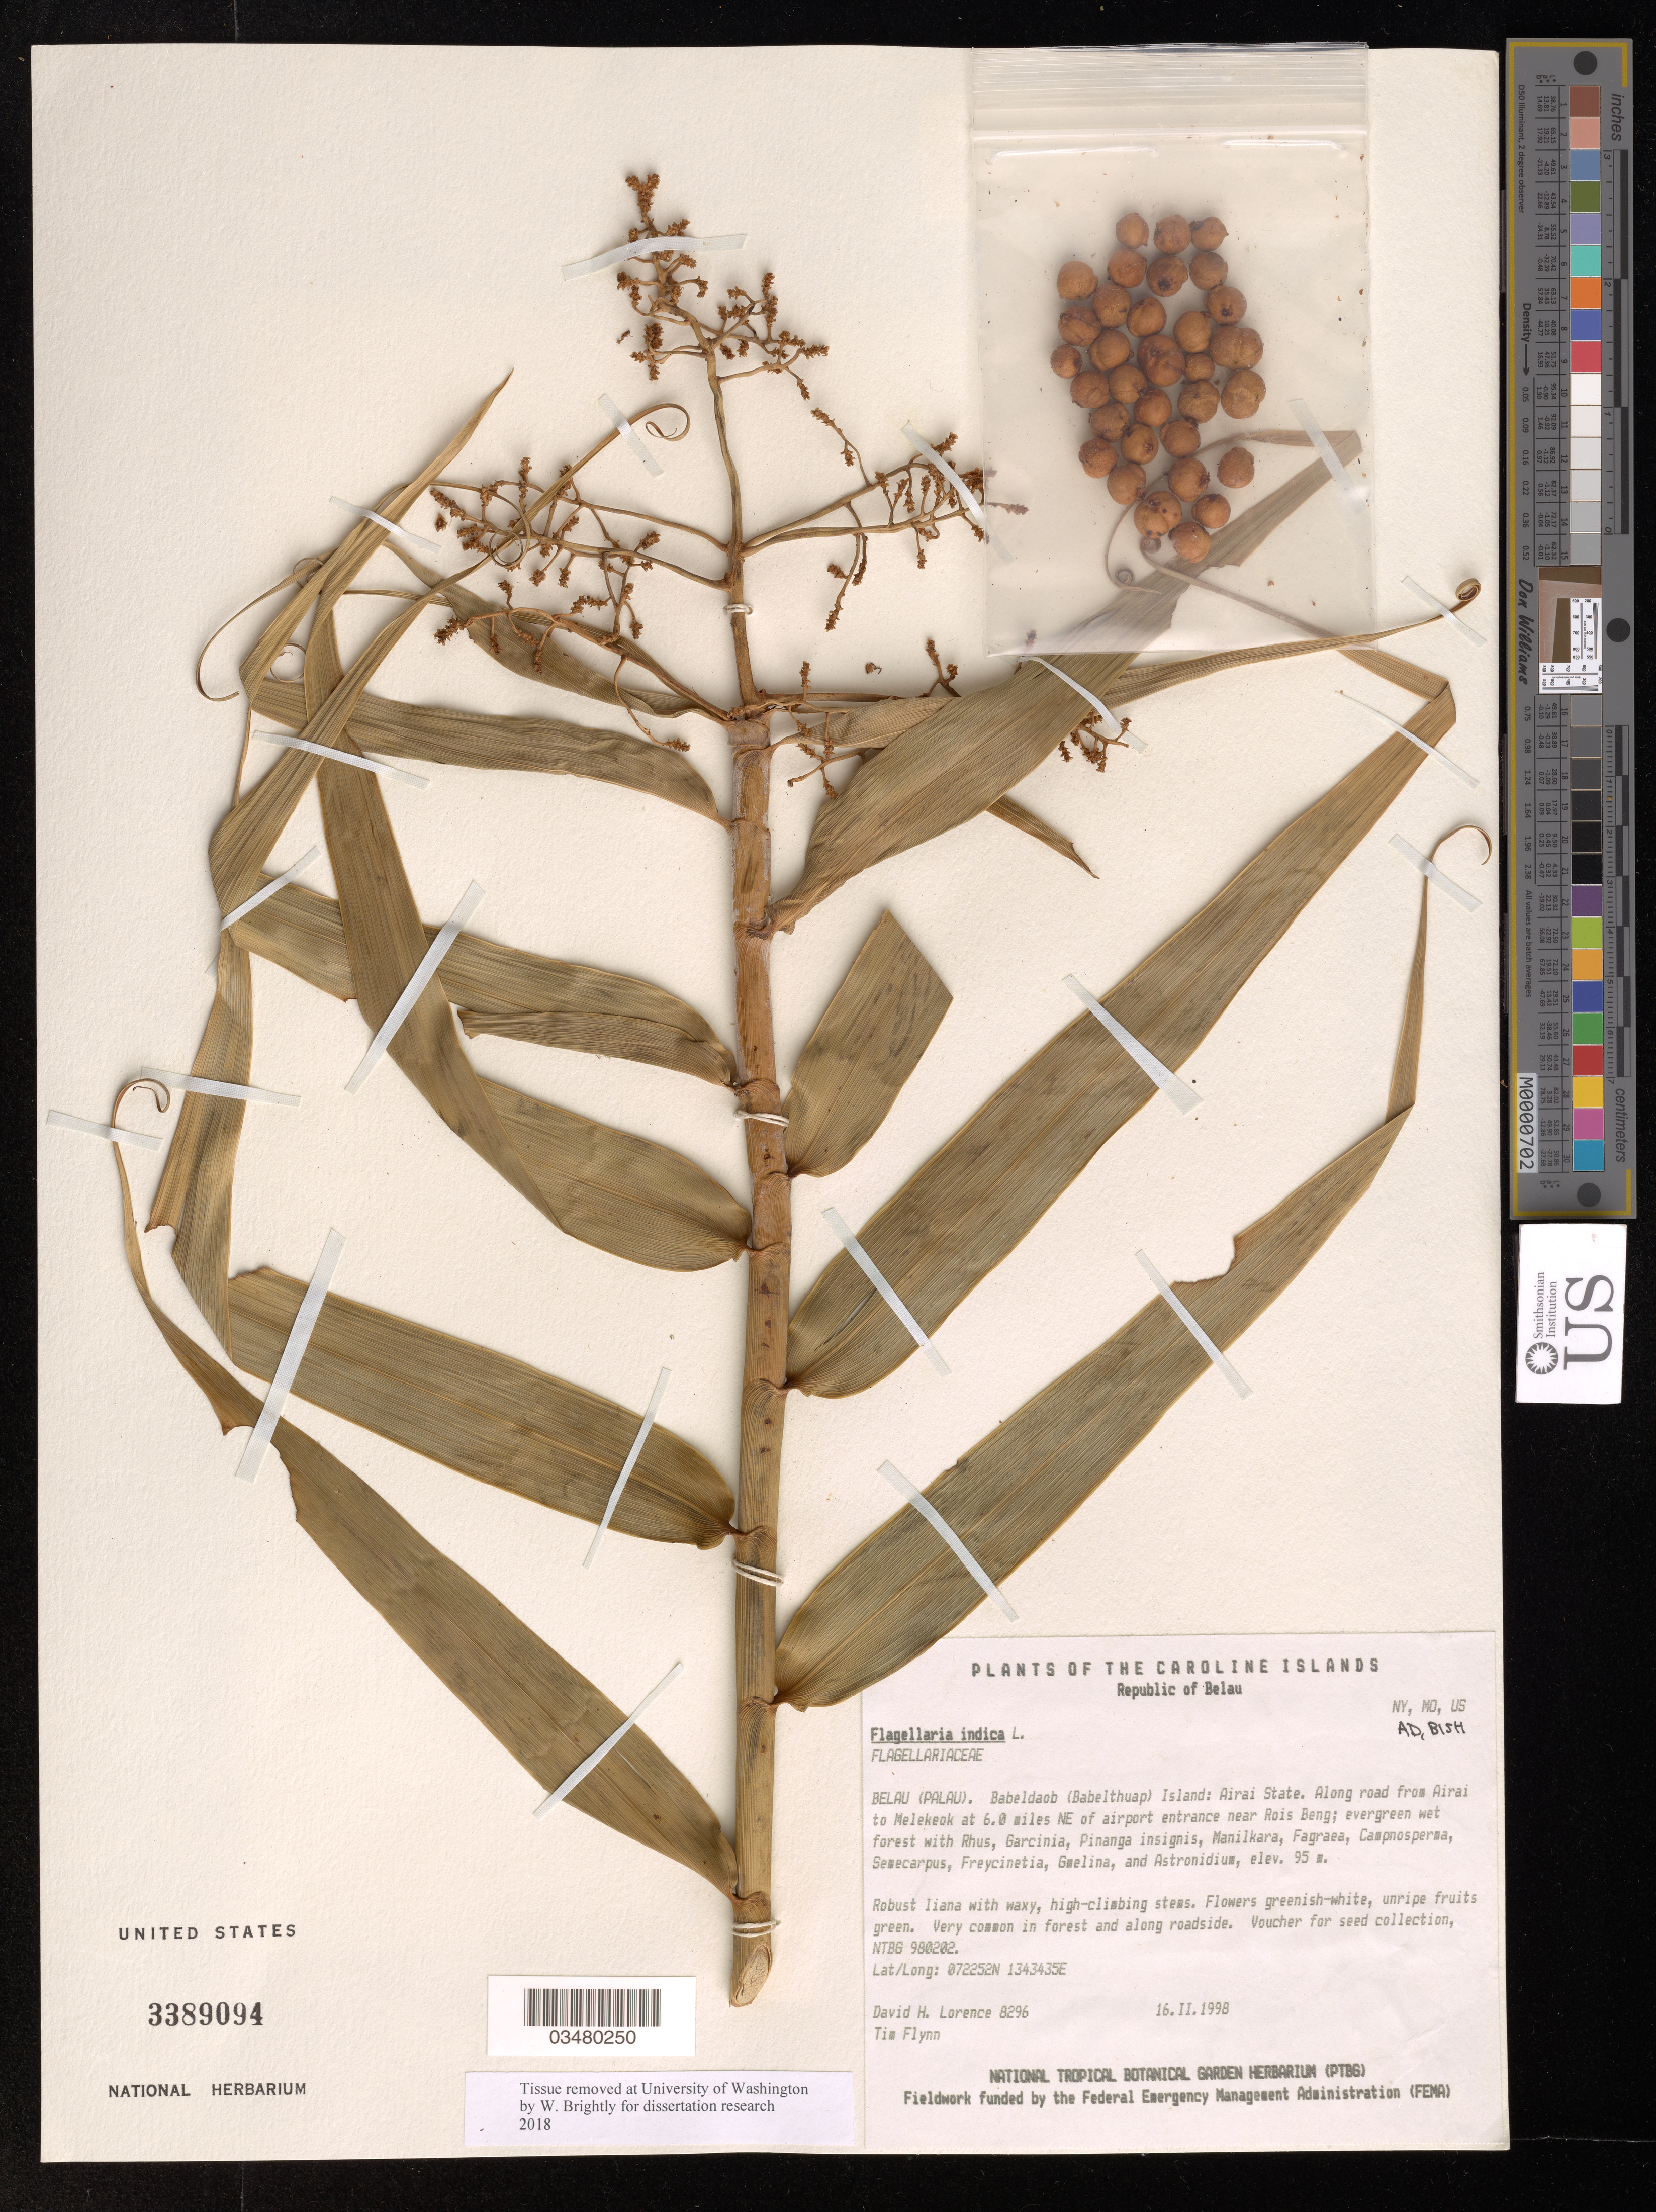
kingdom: Plantae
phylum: Tracheophyta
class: Liliopsida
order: Poales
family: Flagellariaceae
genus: Flagellaria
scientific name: Flagellaria indica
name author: L.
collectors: D. Lorence & T. Flynn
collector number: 8296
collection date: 1998-02-16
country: Palau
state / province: Airai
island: Babeldaob [Babelthuap]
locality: Babeldaob (Babelthuap) Island: Airai State. Along road from Airai to Melekeok at 6.0 miles N.E. of airport entrance near Rois Beng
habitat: Evergreen wet forest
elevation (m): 95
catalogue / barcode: US 3389094-2